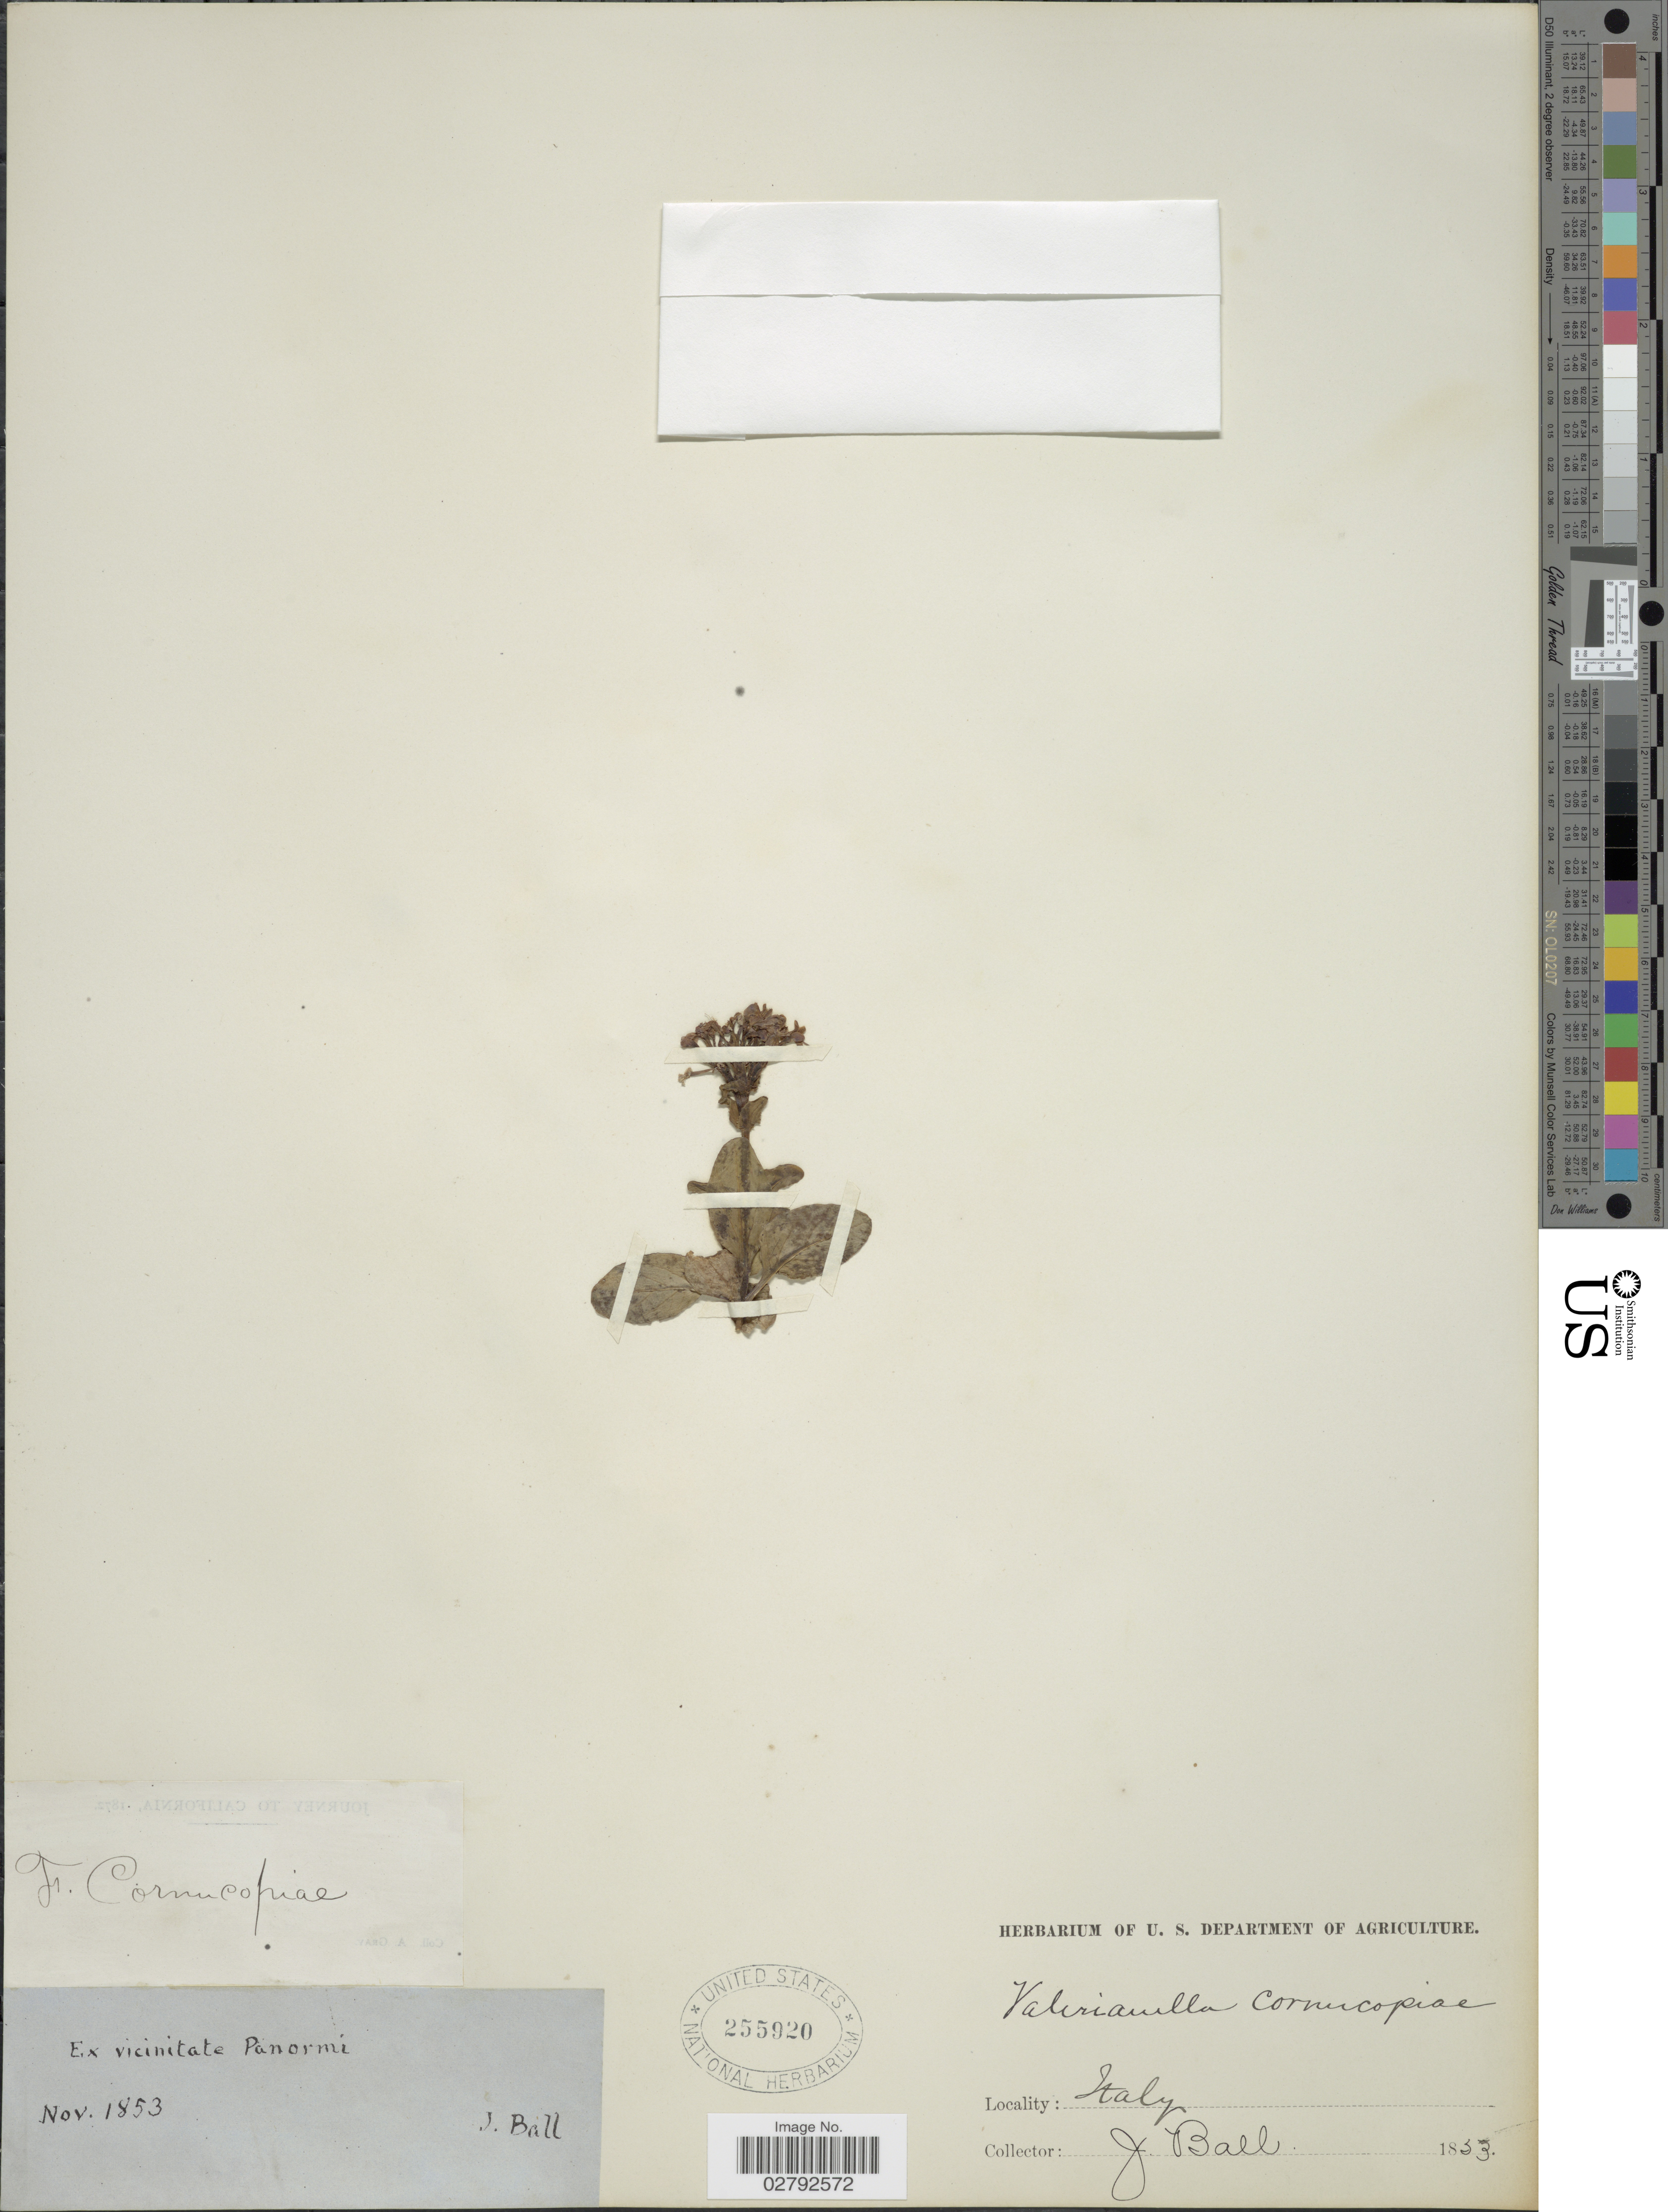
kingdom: Plantae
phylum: Tracheophyta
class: Magnoliopsida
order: Dipsacales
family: Caprifoliaceae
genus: Fedia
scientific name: Fedia graciliflora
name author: Fisch. & C.A. Mey.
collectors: J. Ball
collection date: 1853-11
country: Italy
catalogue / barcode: US 255920